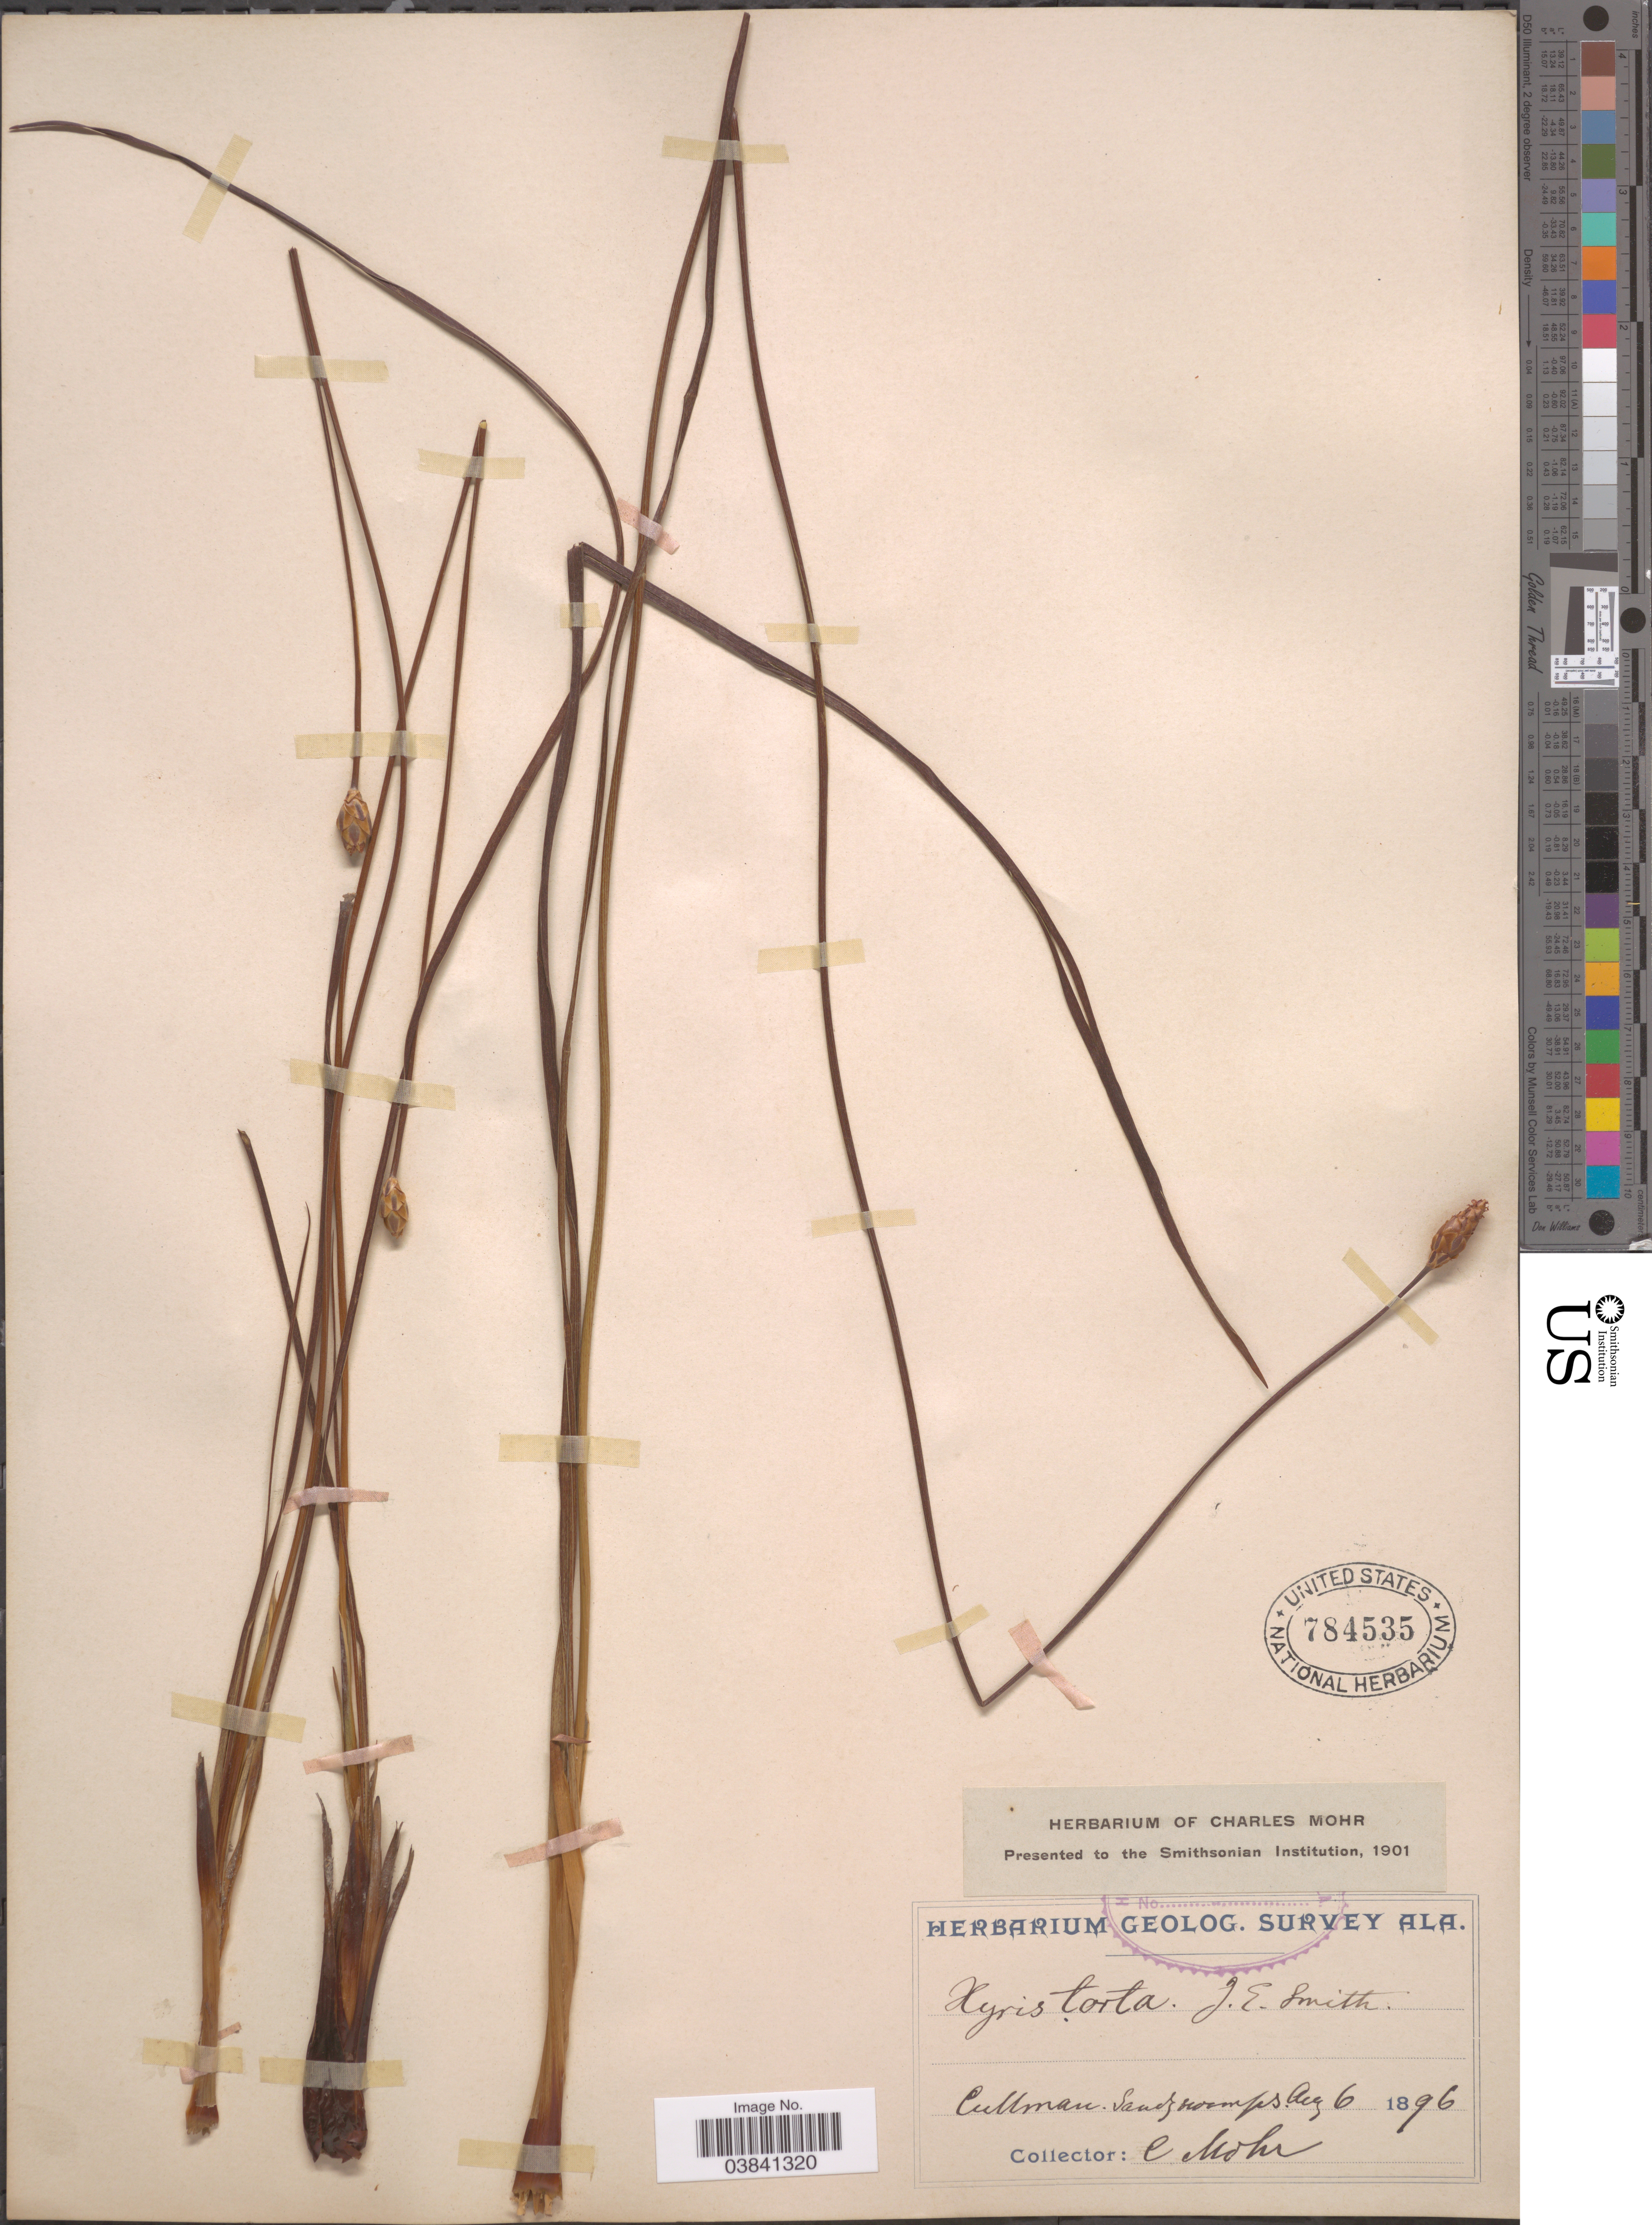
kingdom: Plantae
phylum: Tracheophyta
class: Liliopsida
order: Poales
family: Xyridaceae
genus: Xyris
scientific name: Xyris caroliniana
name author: Walter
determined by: Strong, Mark T., (BOT), Smithsonian Institution - National Museum of Natural History (UNITED STATES)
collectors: C. T. Mohr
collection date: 1896-08-06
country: United States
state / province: Alabama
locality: Pullman.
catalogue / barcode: US 784535